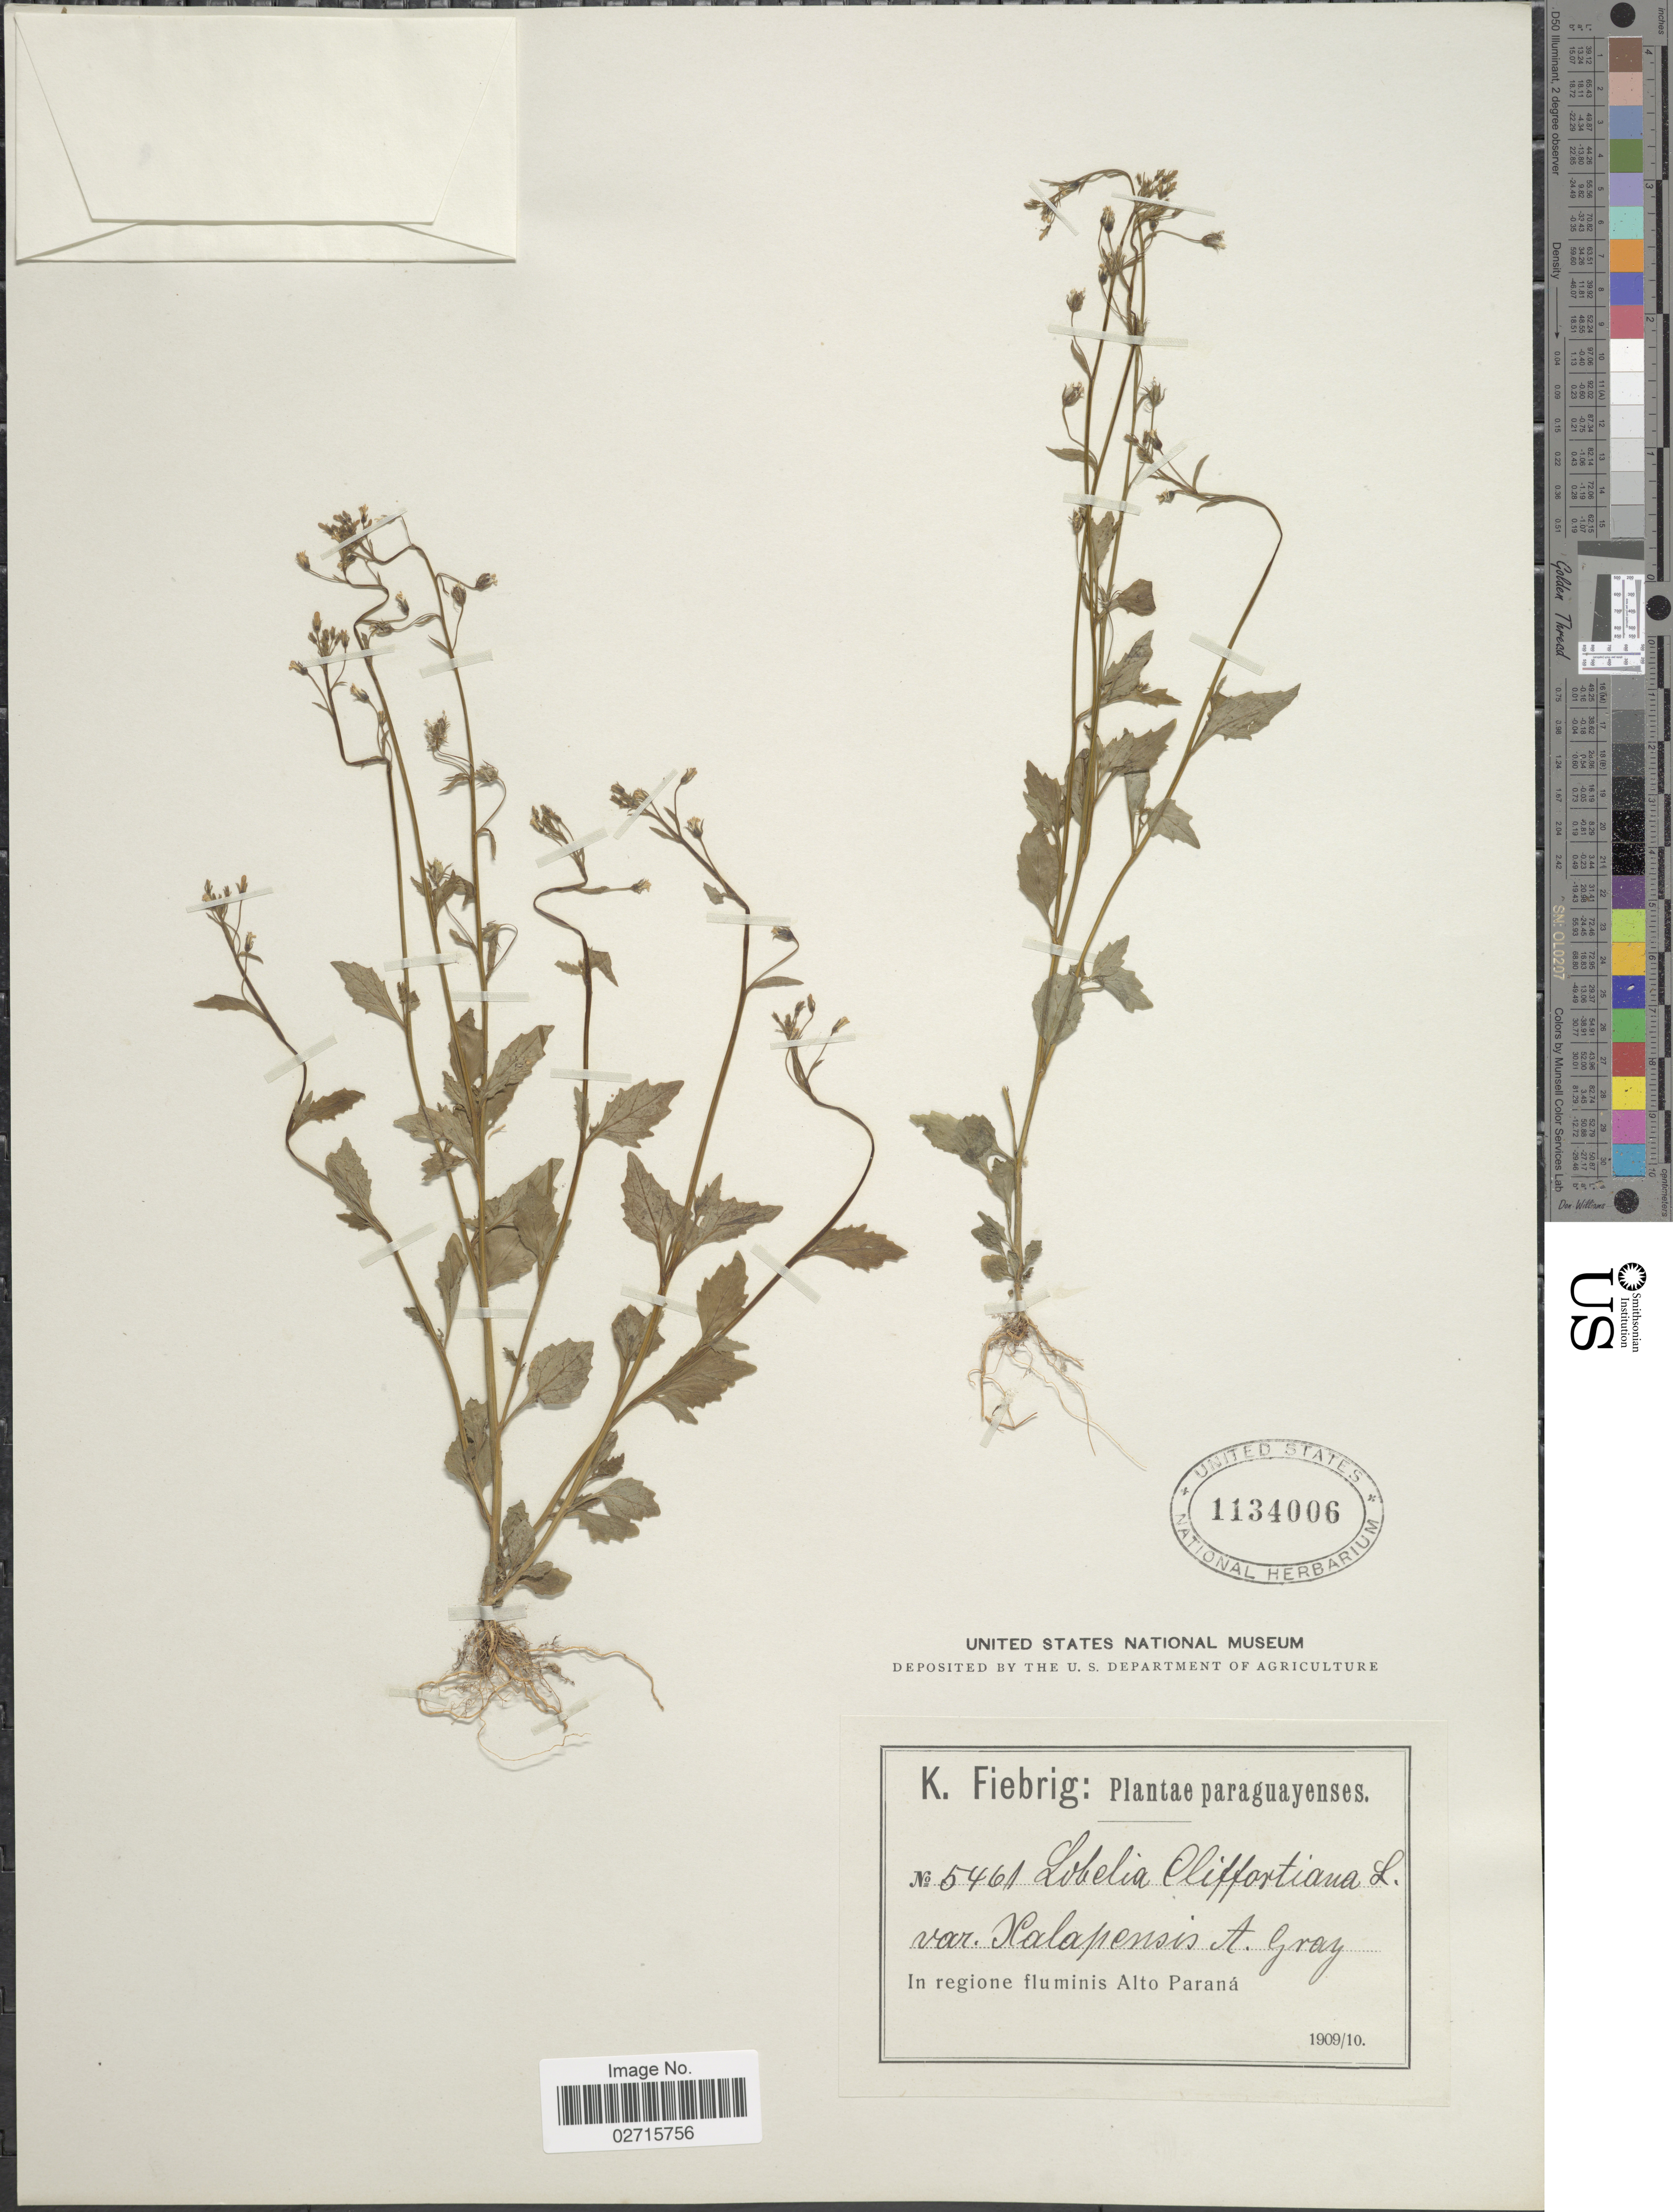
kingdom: Plantae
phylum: Tracheophyta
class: Magnoliopsida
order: Asterales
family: Campanulaceae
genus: Lobelia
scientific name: Lobelia xalapensis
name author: Kunth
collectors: K. Fiebrig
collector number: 5461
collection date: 1909/1910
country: Paraguay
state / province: Alto Parana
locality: In regione fluminis Alto Paraná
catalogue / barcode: US 1134006